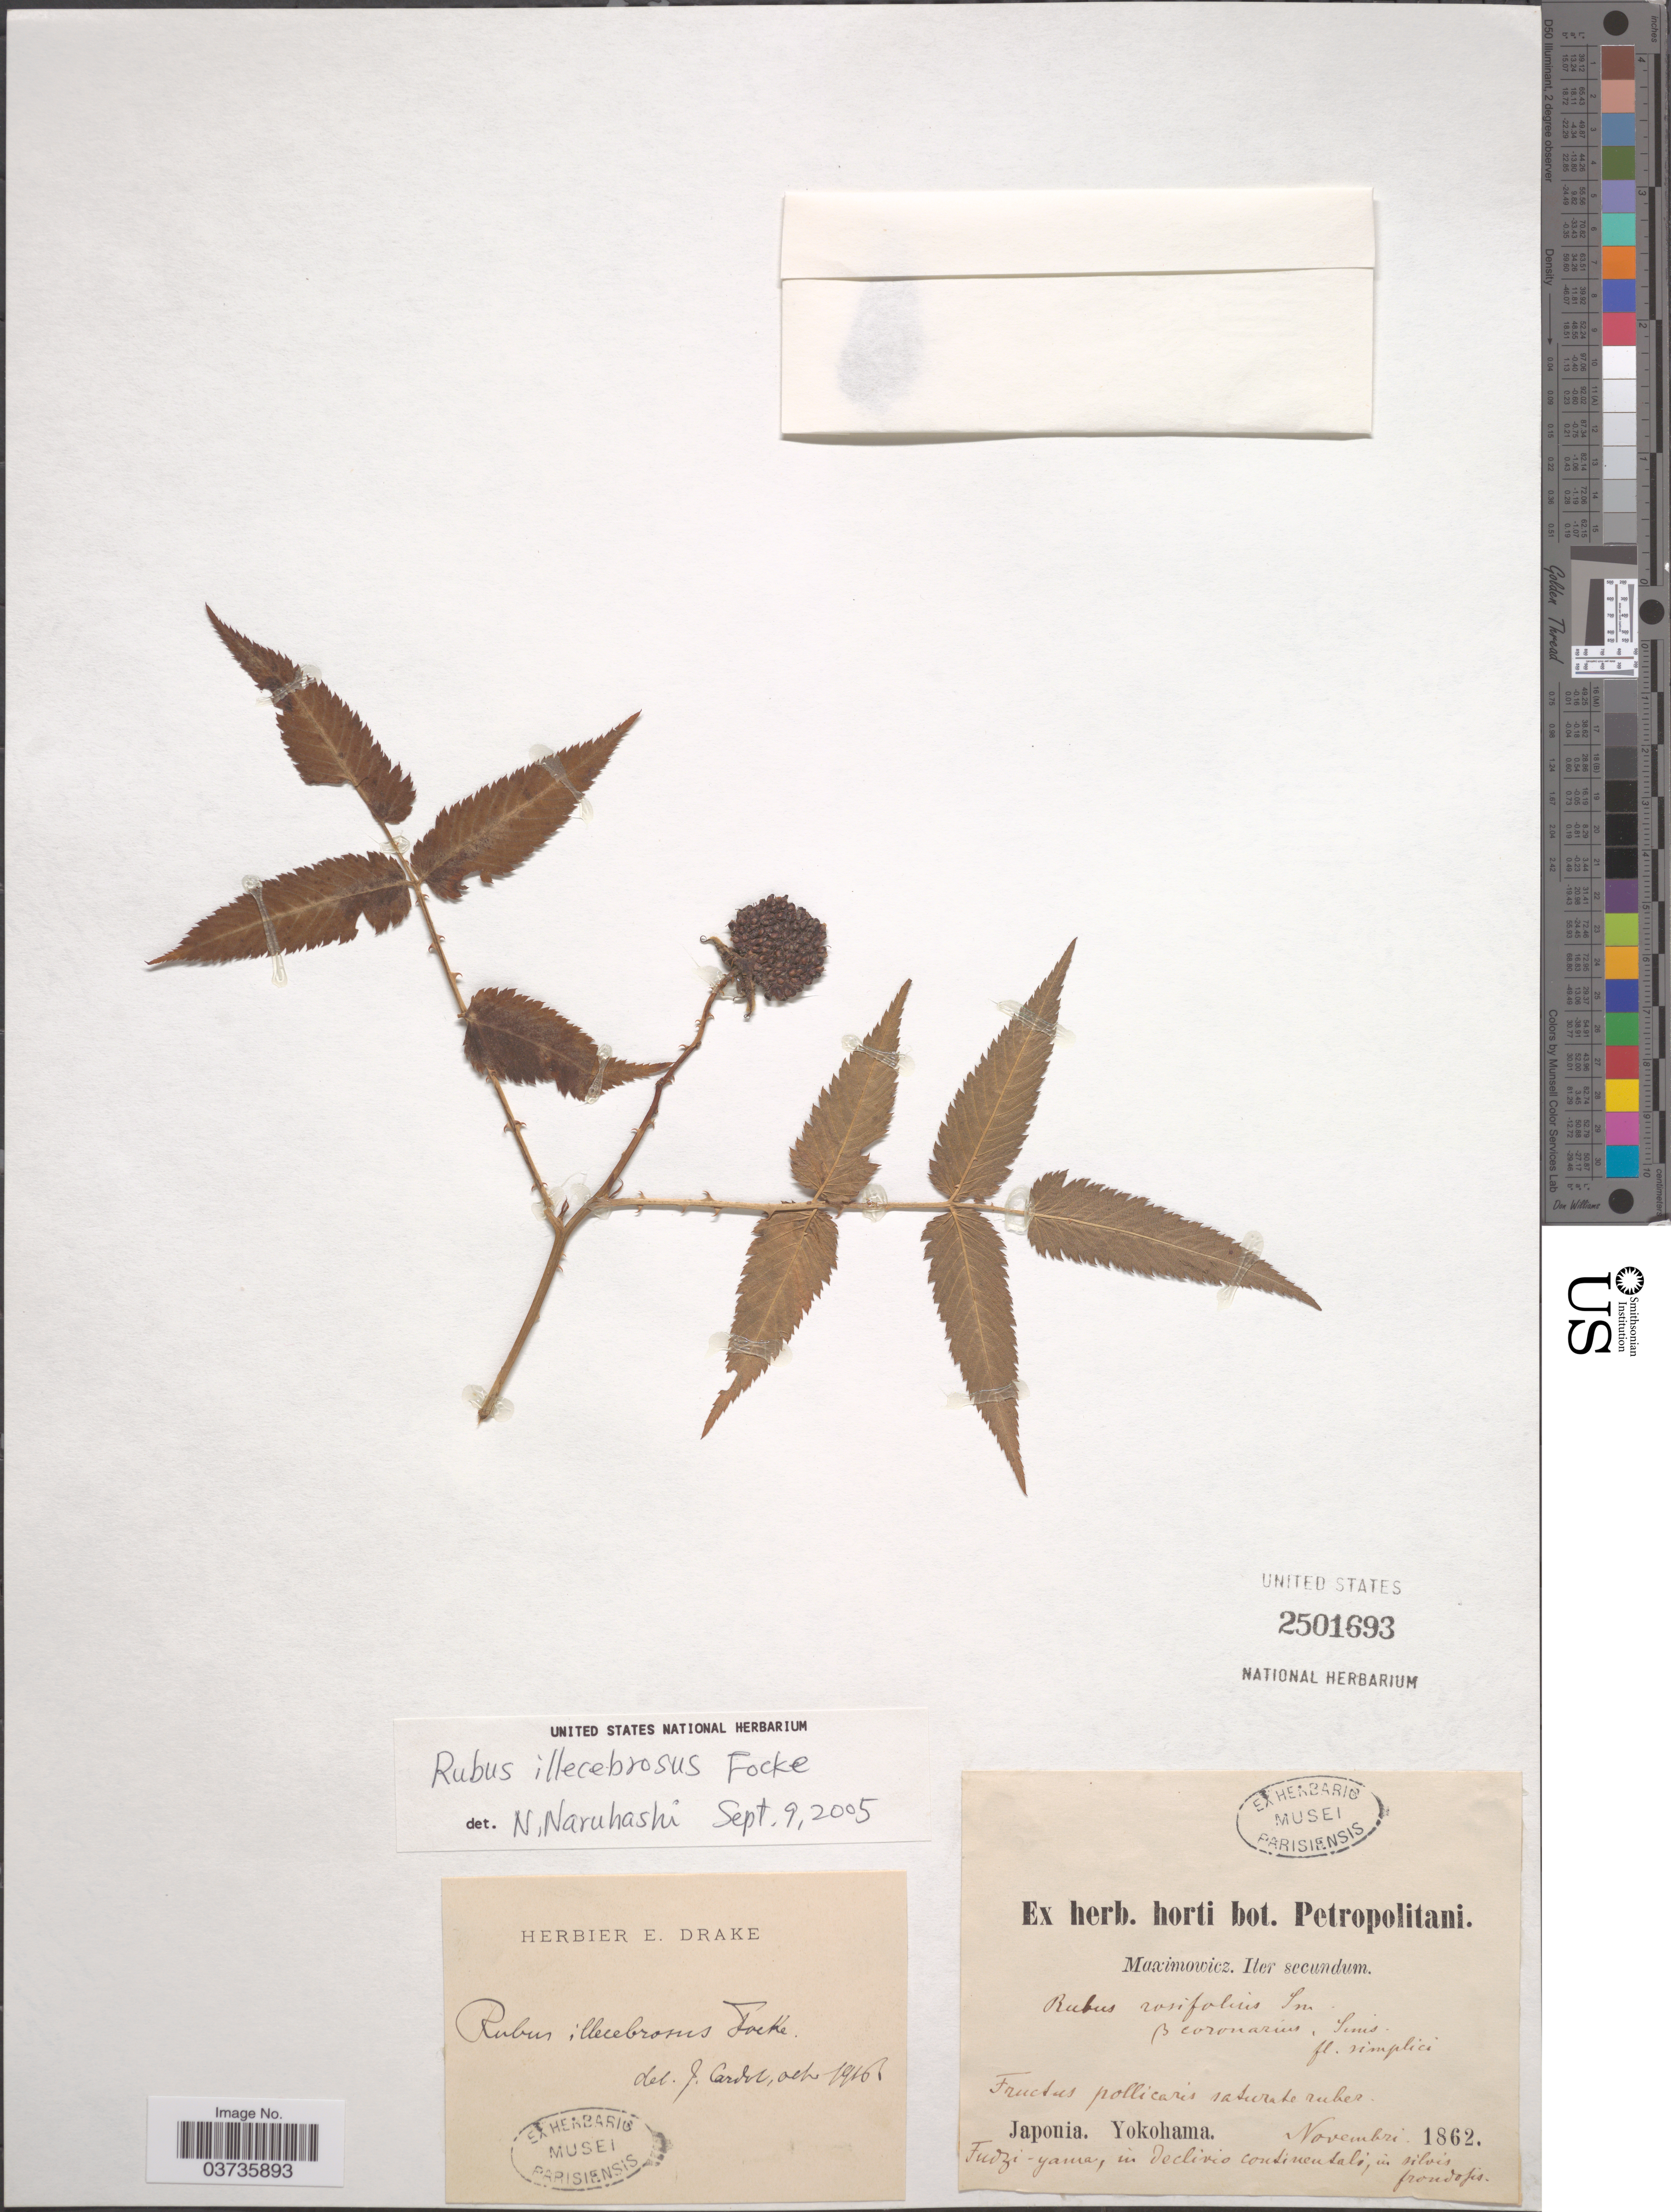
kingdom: Plantae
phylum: Tracheophyta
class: Magnoliopsida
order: Rosales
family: Rosaceae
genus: Rubus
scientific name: Rubus illecebrosus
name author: Focke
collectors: Maximowicz, --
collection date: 1862-11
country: Japan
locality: Yokohama. Fudzi-yama.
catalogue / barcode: US 2501693